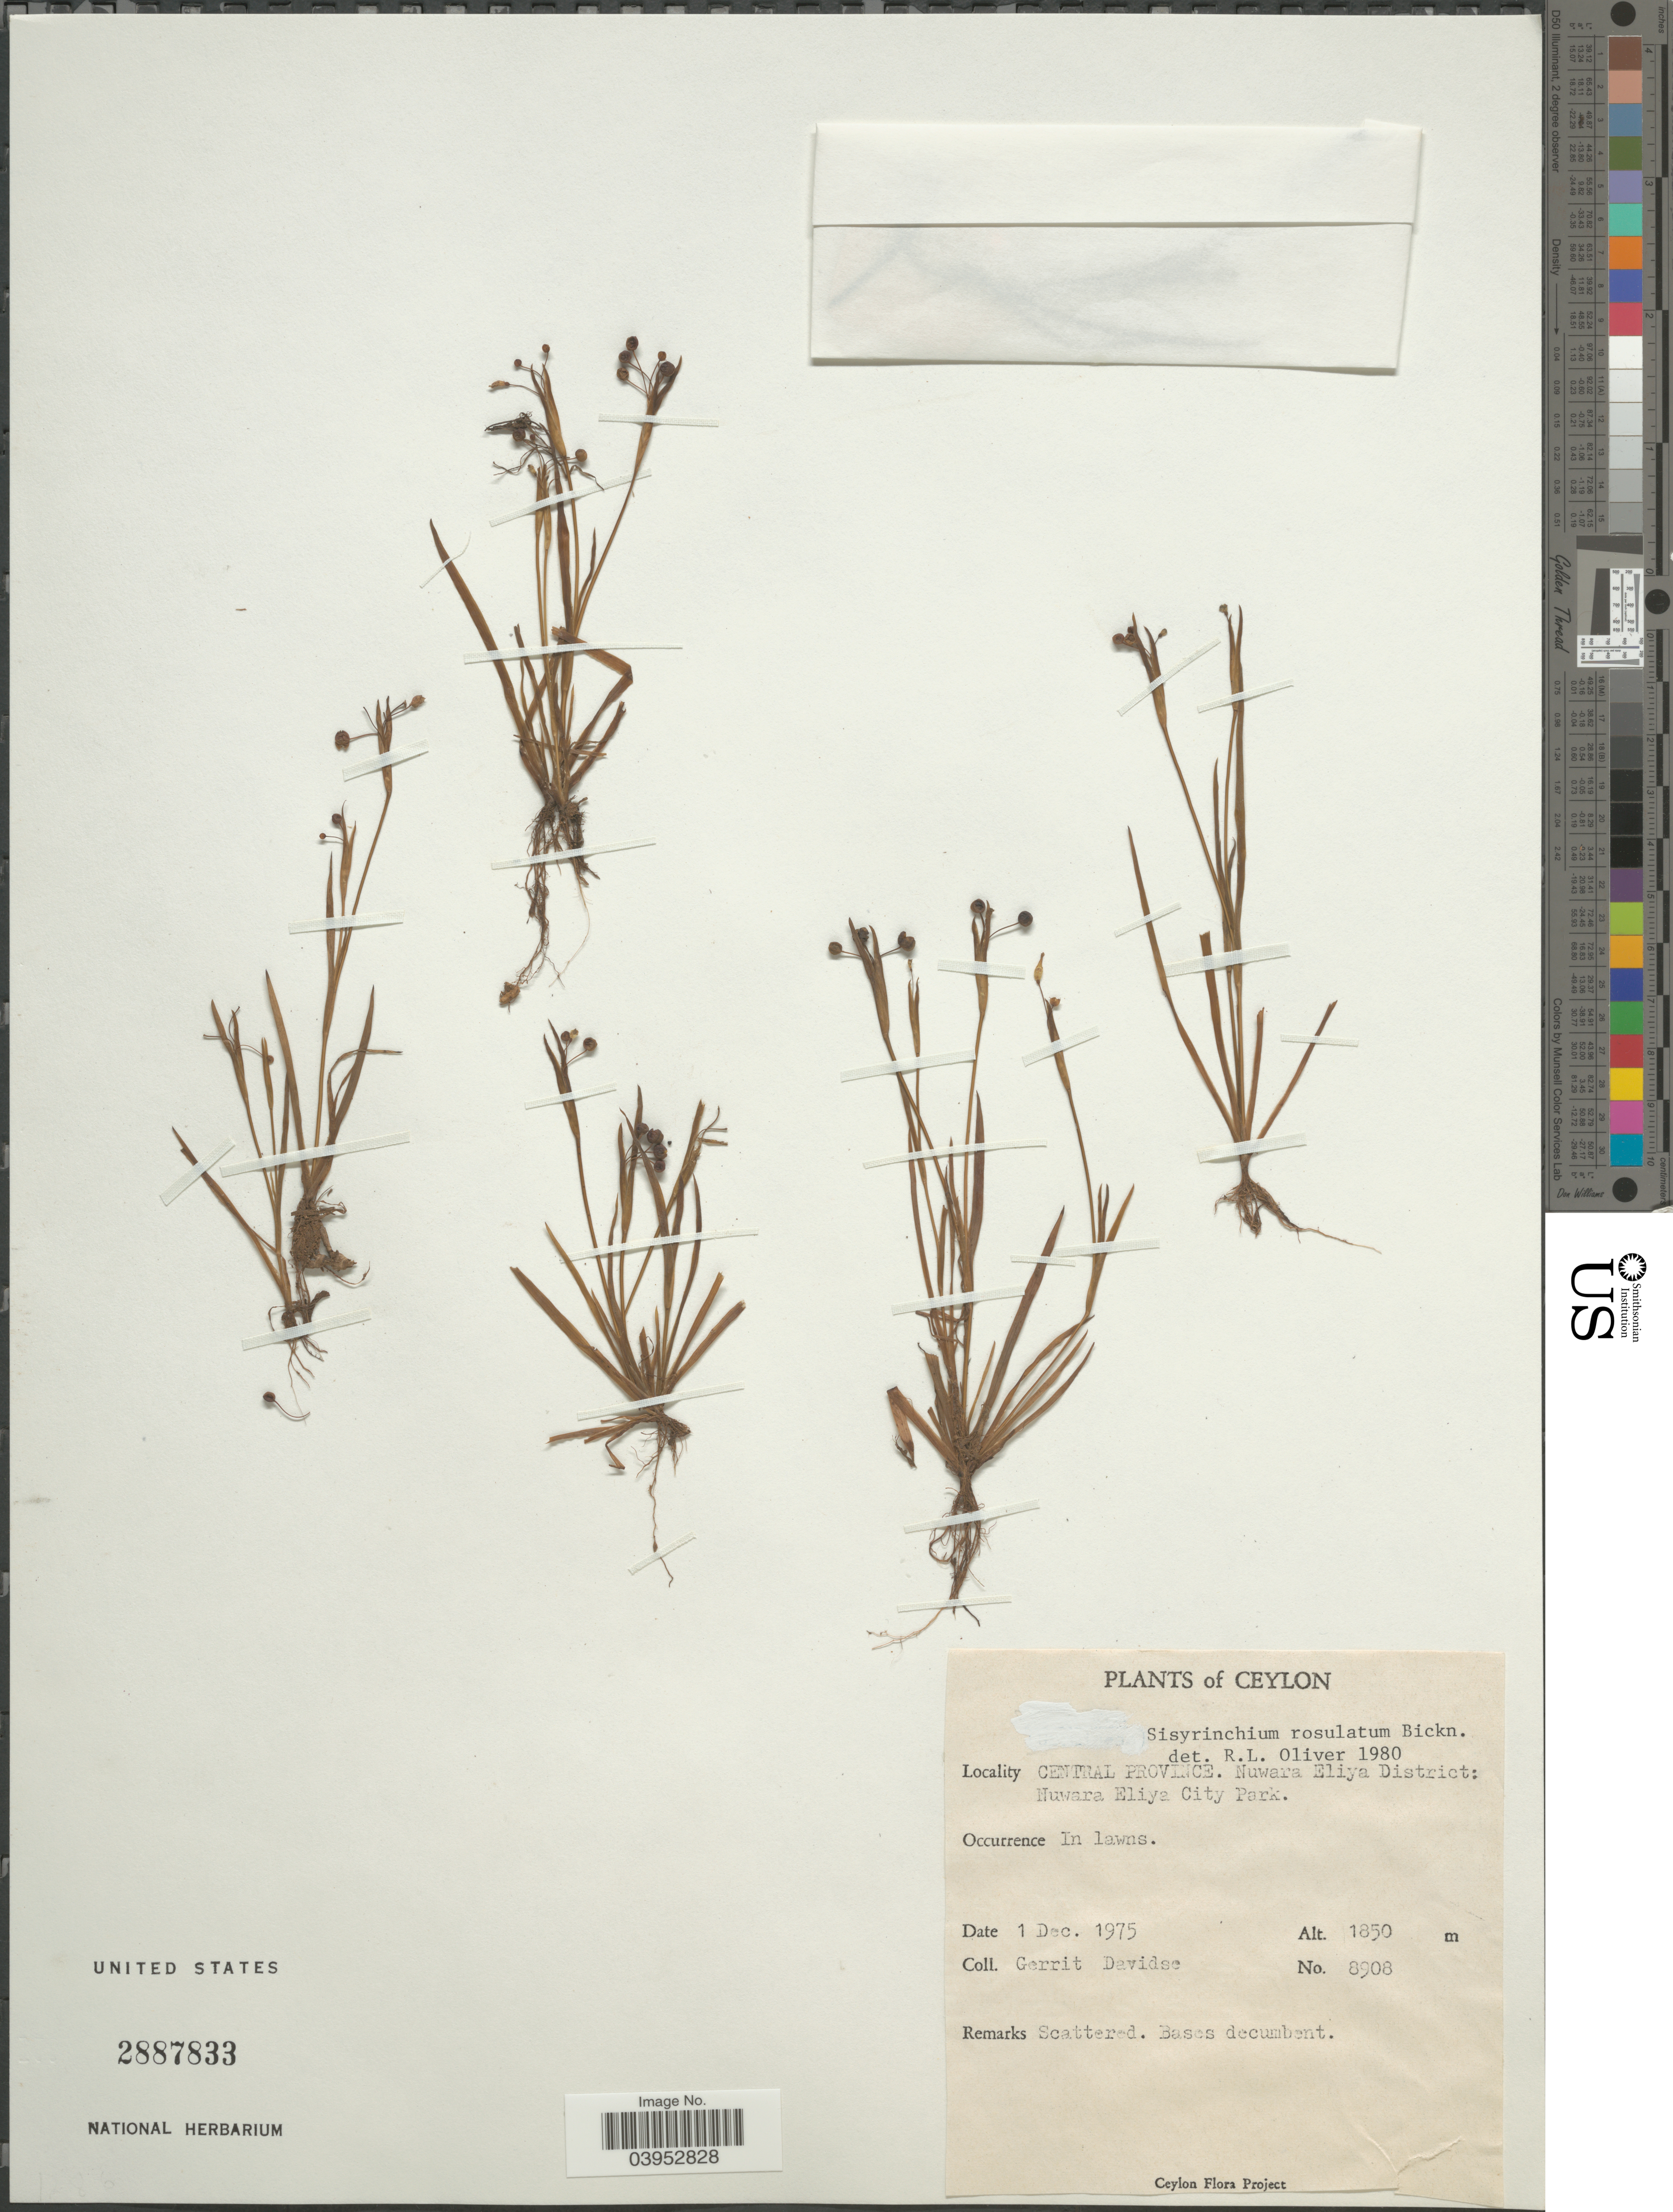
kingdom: Plantae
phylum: Tracheophyta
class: Liliopsida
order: Asparagales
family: Iridaceae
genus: Sisyrinchium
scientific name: Sisyrinchium iridifolium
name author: Kunth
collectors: G. Davidse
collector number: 8908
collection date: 1975-12-01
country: Sri Lanka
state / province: Central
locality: Ceylon. Nuwara Eliya District: Nuwara Eliya City Park.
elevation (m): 1850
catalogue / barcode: US 2887833